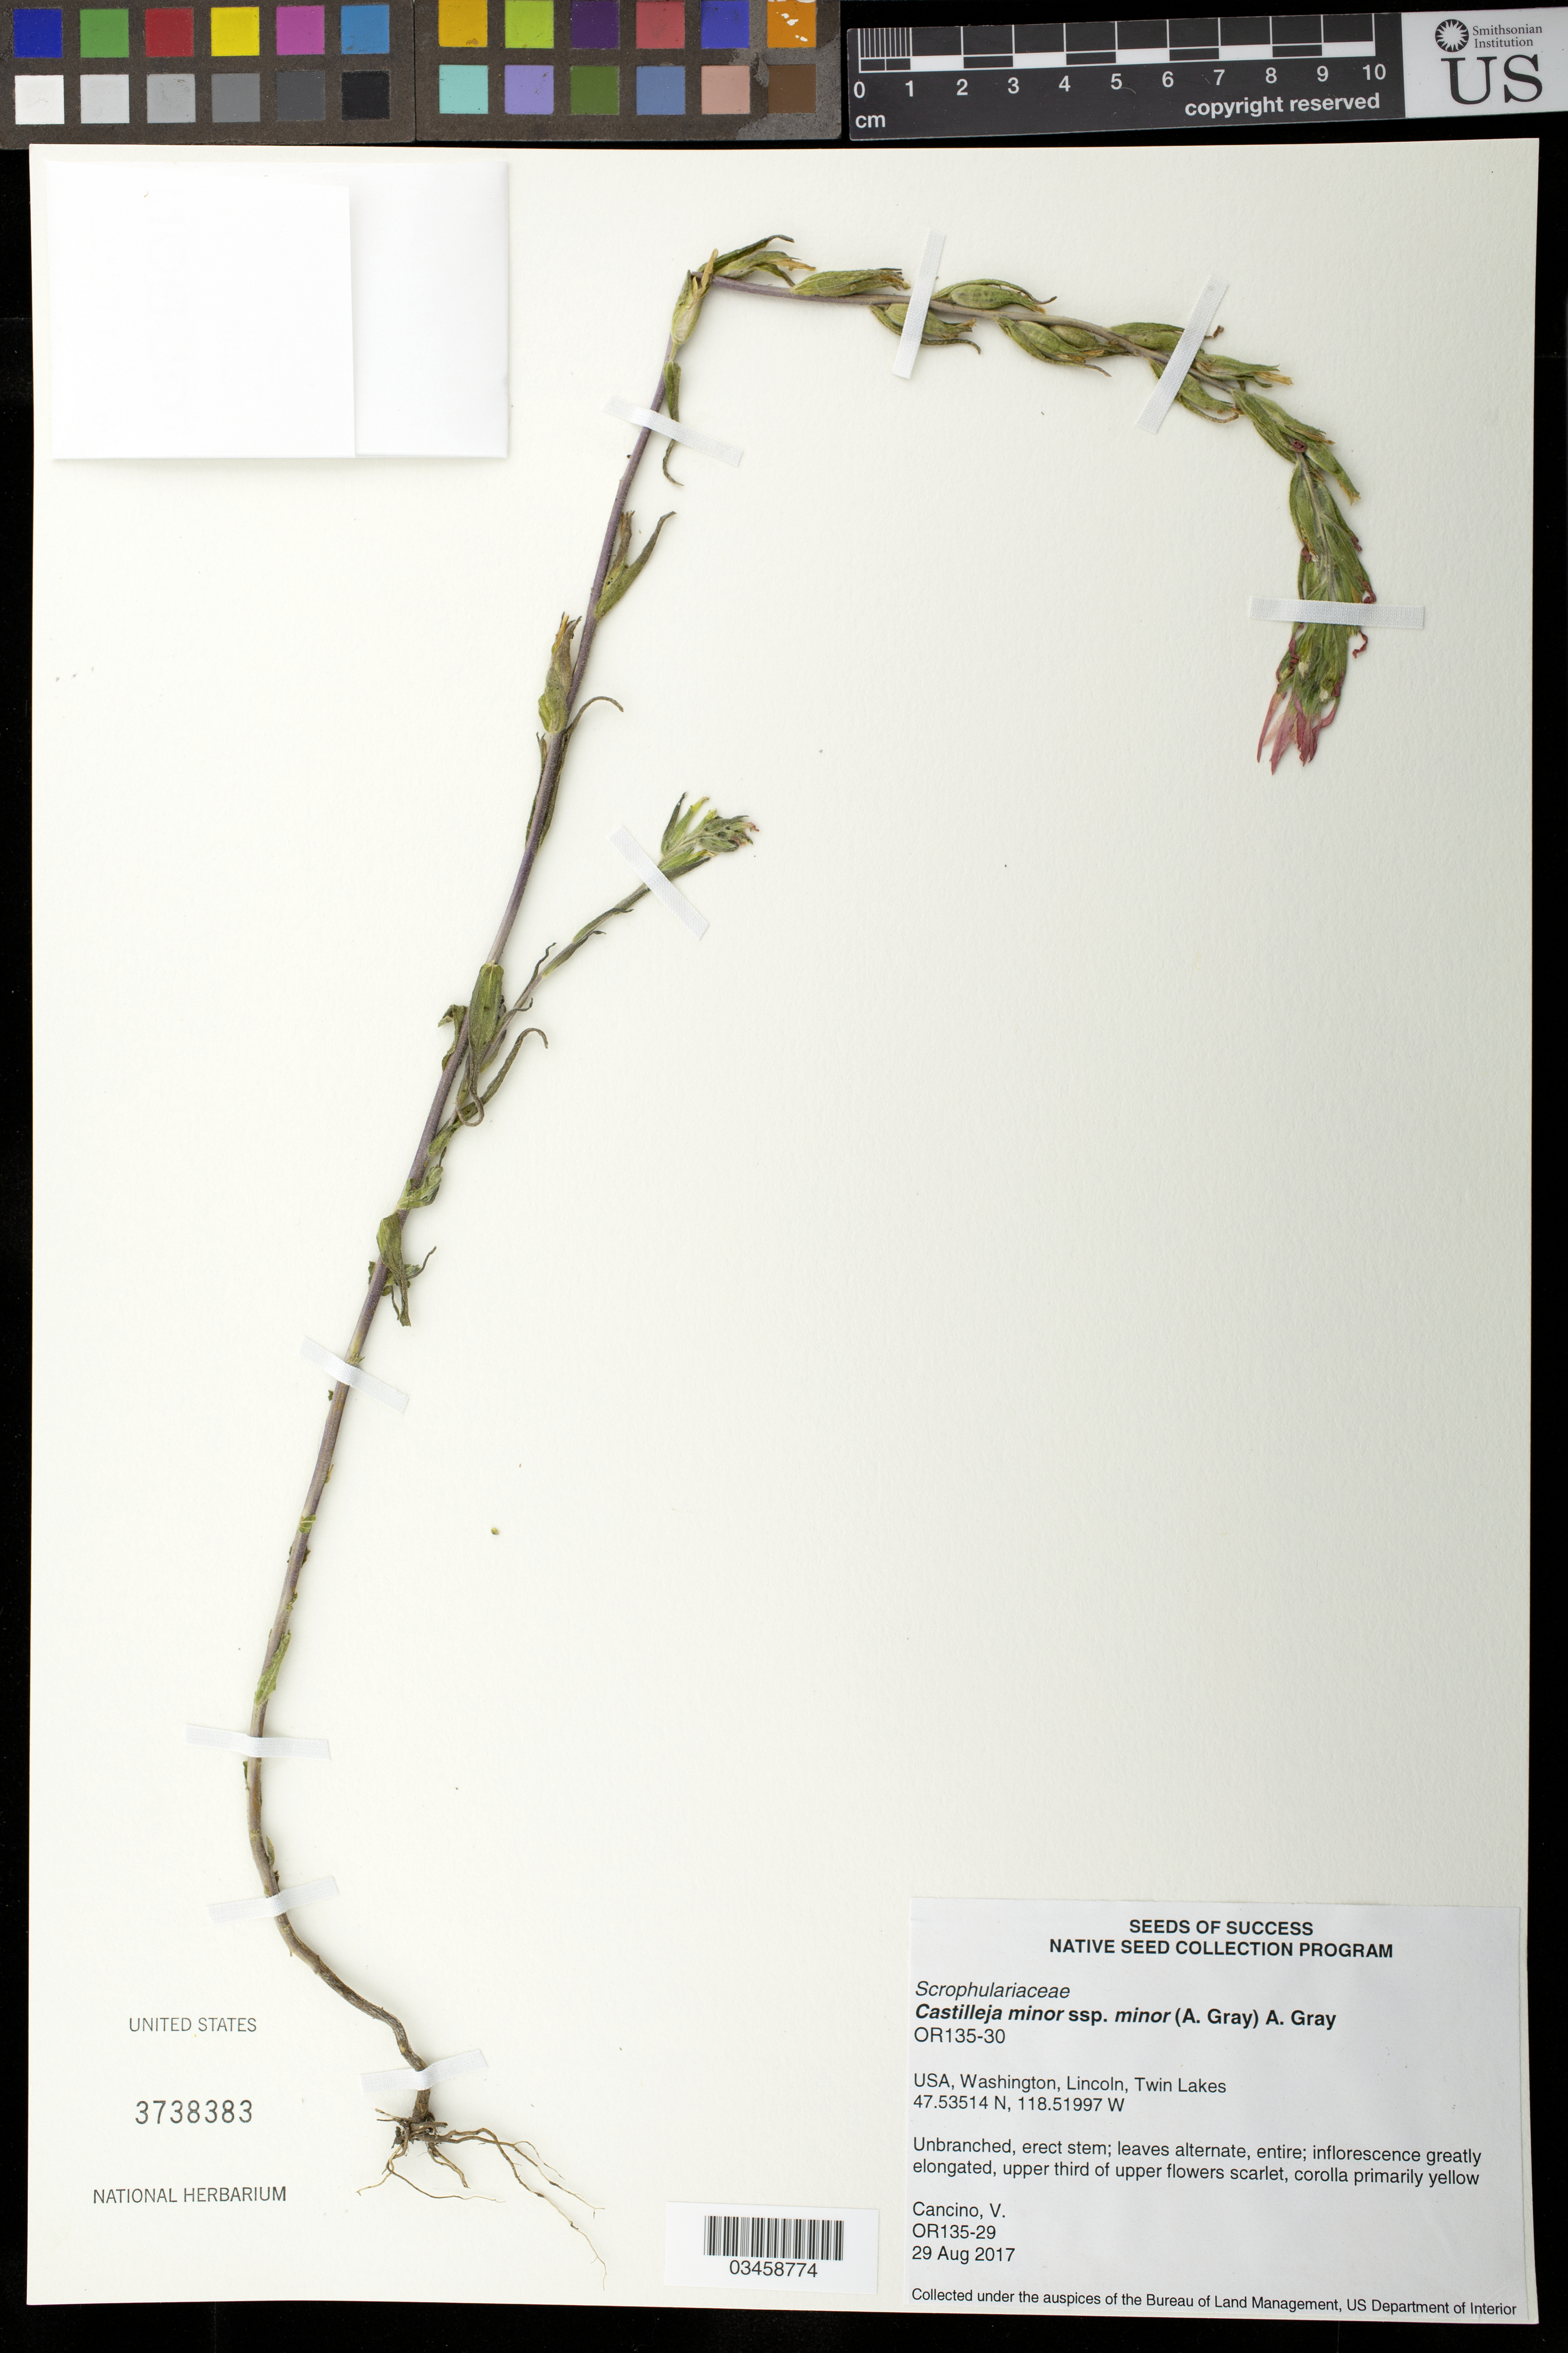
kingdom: Plantae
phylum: Tracheophyta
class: Magnoliopsida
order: Lamiales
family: Orobanchaceae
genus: Castilleja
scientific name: Castilleja minor subsp. minor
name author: A. Gray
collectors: V. Cancino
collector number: OR135-30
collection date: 2017-08-29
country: United States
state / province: Washington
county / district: Lincoln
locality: Twin Lakes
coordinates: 47.53514 N, 118.51997 W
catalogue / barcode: US 3738383